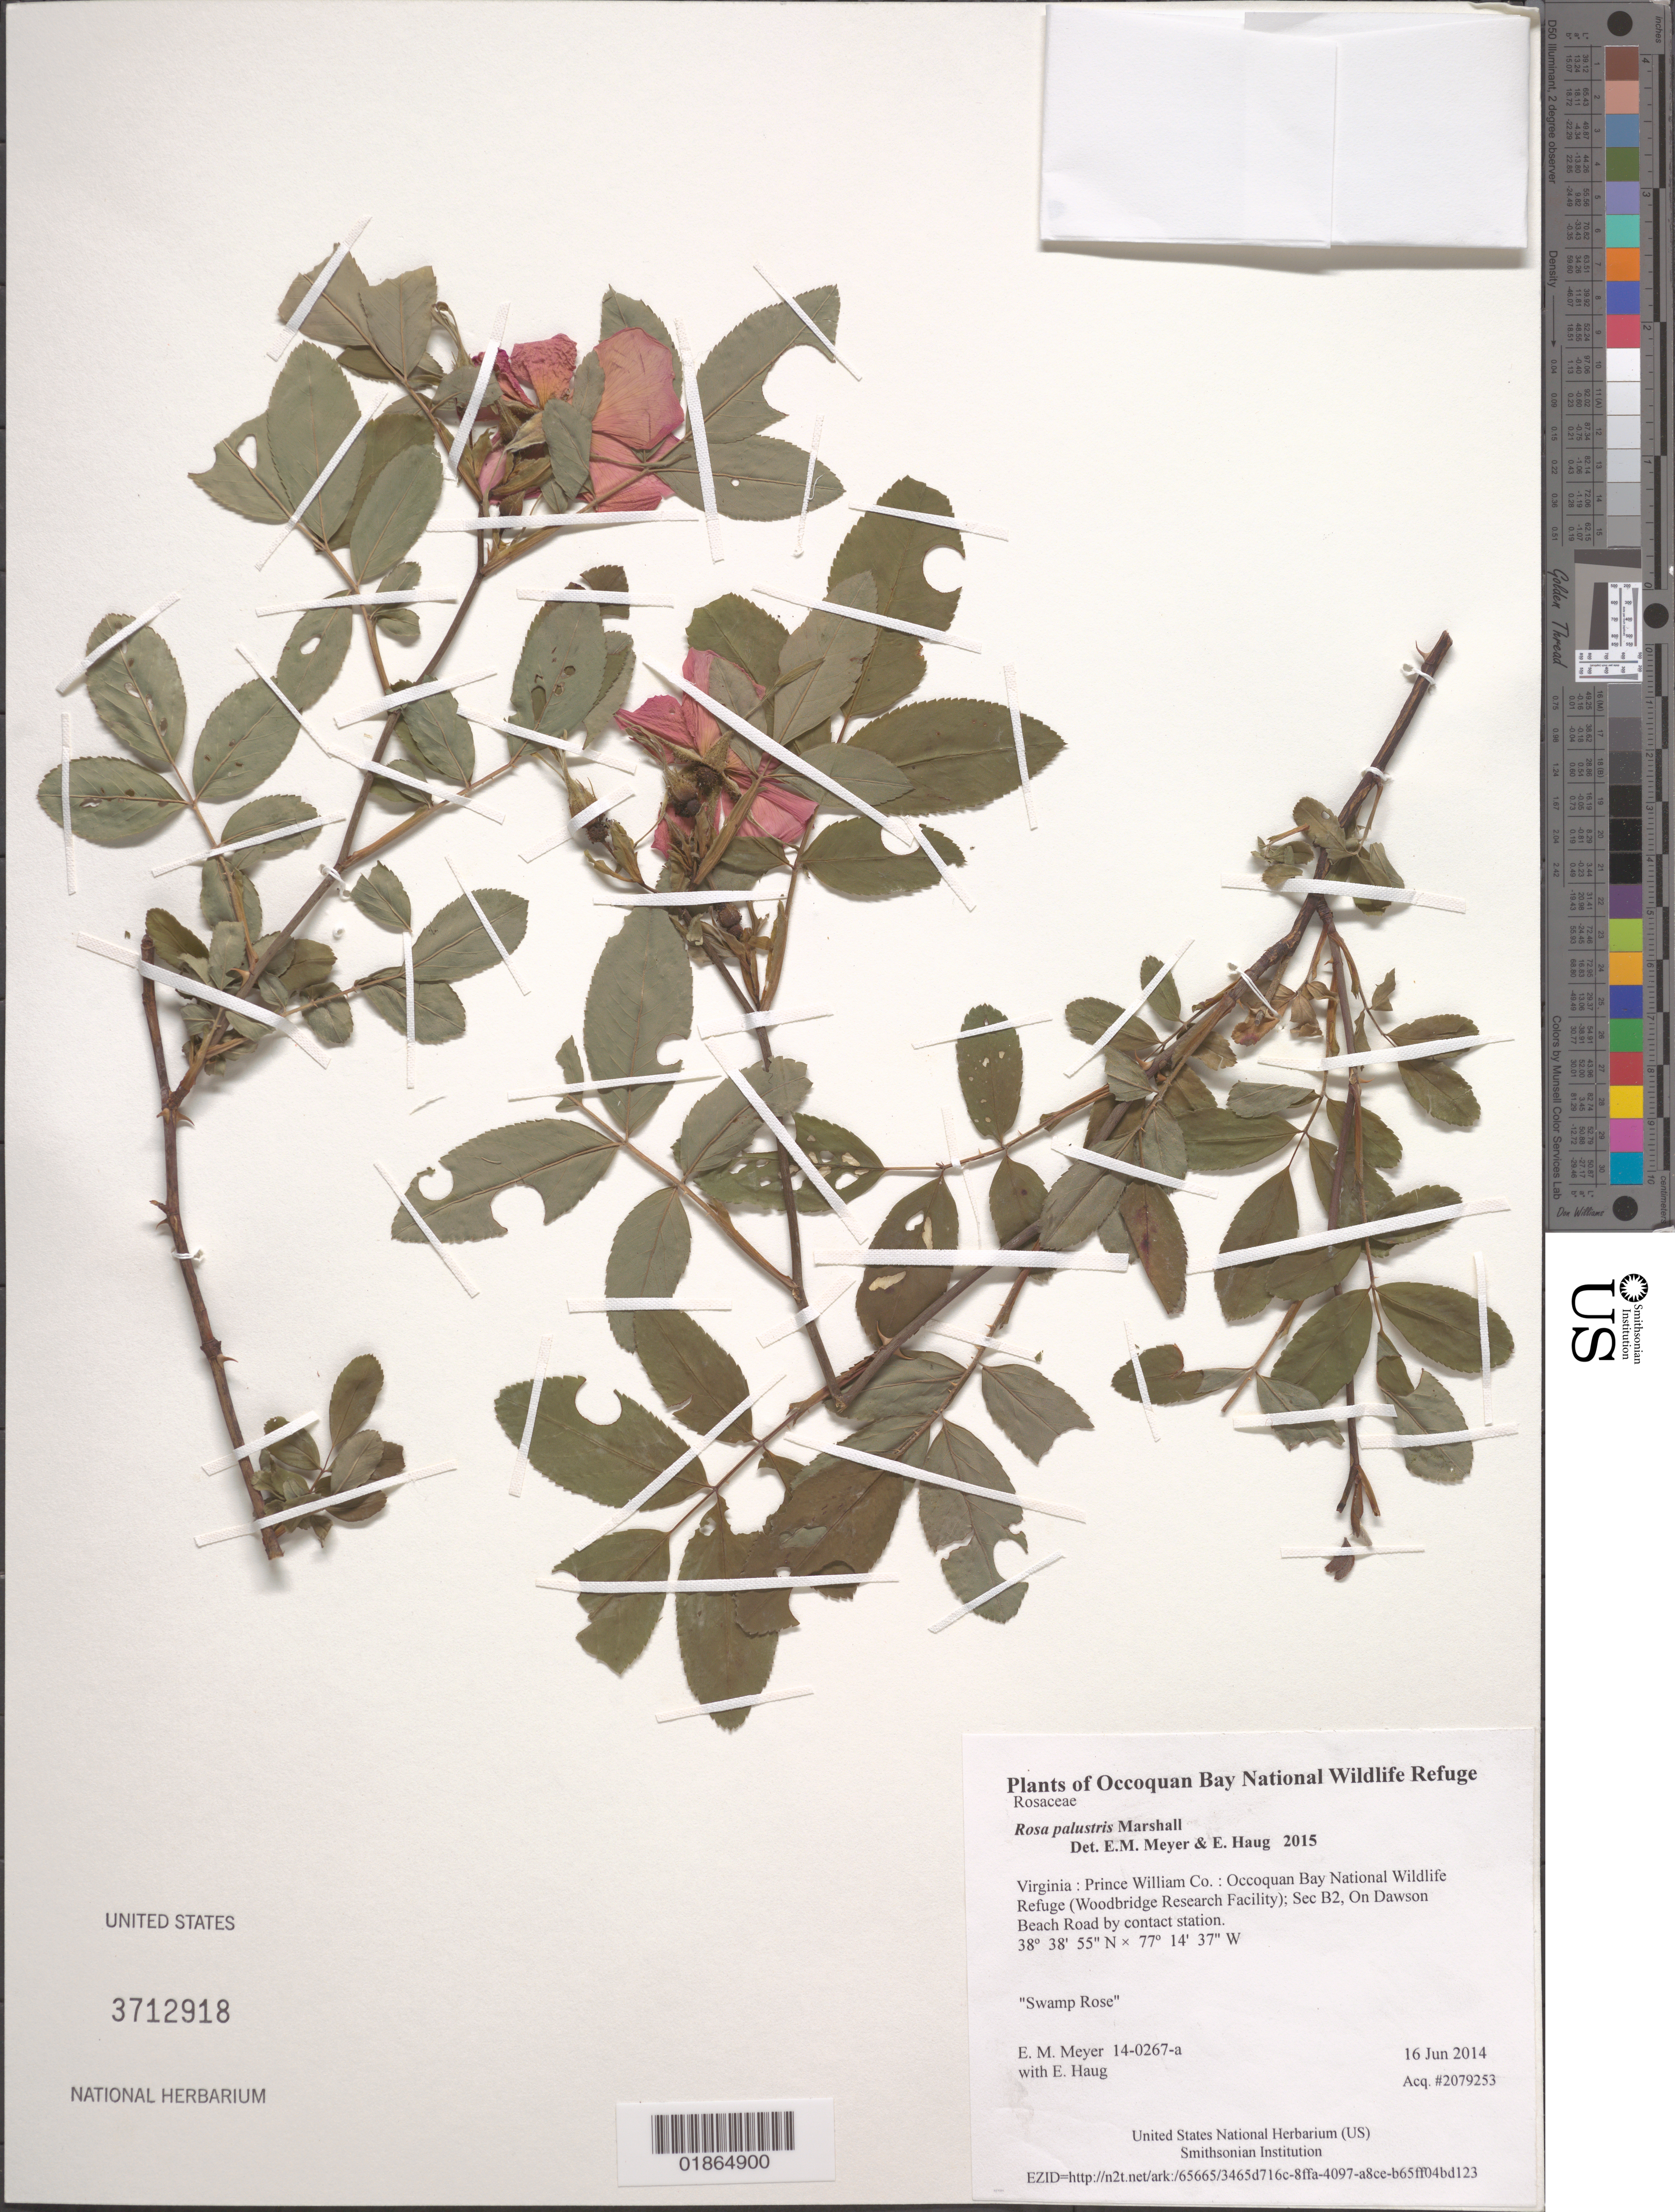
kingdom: Plantae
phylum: Tracheophyta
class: Magnoliopsida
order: Rosales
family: Rosaceae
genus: Rosa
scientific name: Rosa palustris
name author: Marshall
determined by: Meyer, E. M.; Haug, E.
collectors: E. M. Meyer & E. Haug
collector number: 14-0267-a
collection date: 2014-06-16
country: United States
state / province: Virginia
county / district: Prince William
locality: Occoquan Bay National Wildlife Refuge (Woodbridge Research Facility); Sec B2, On Dawson Beach Road by contact station.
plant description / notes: Swamp Rose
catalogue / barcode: US 3712918